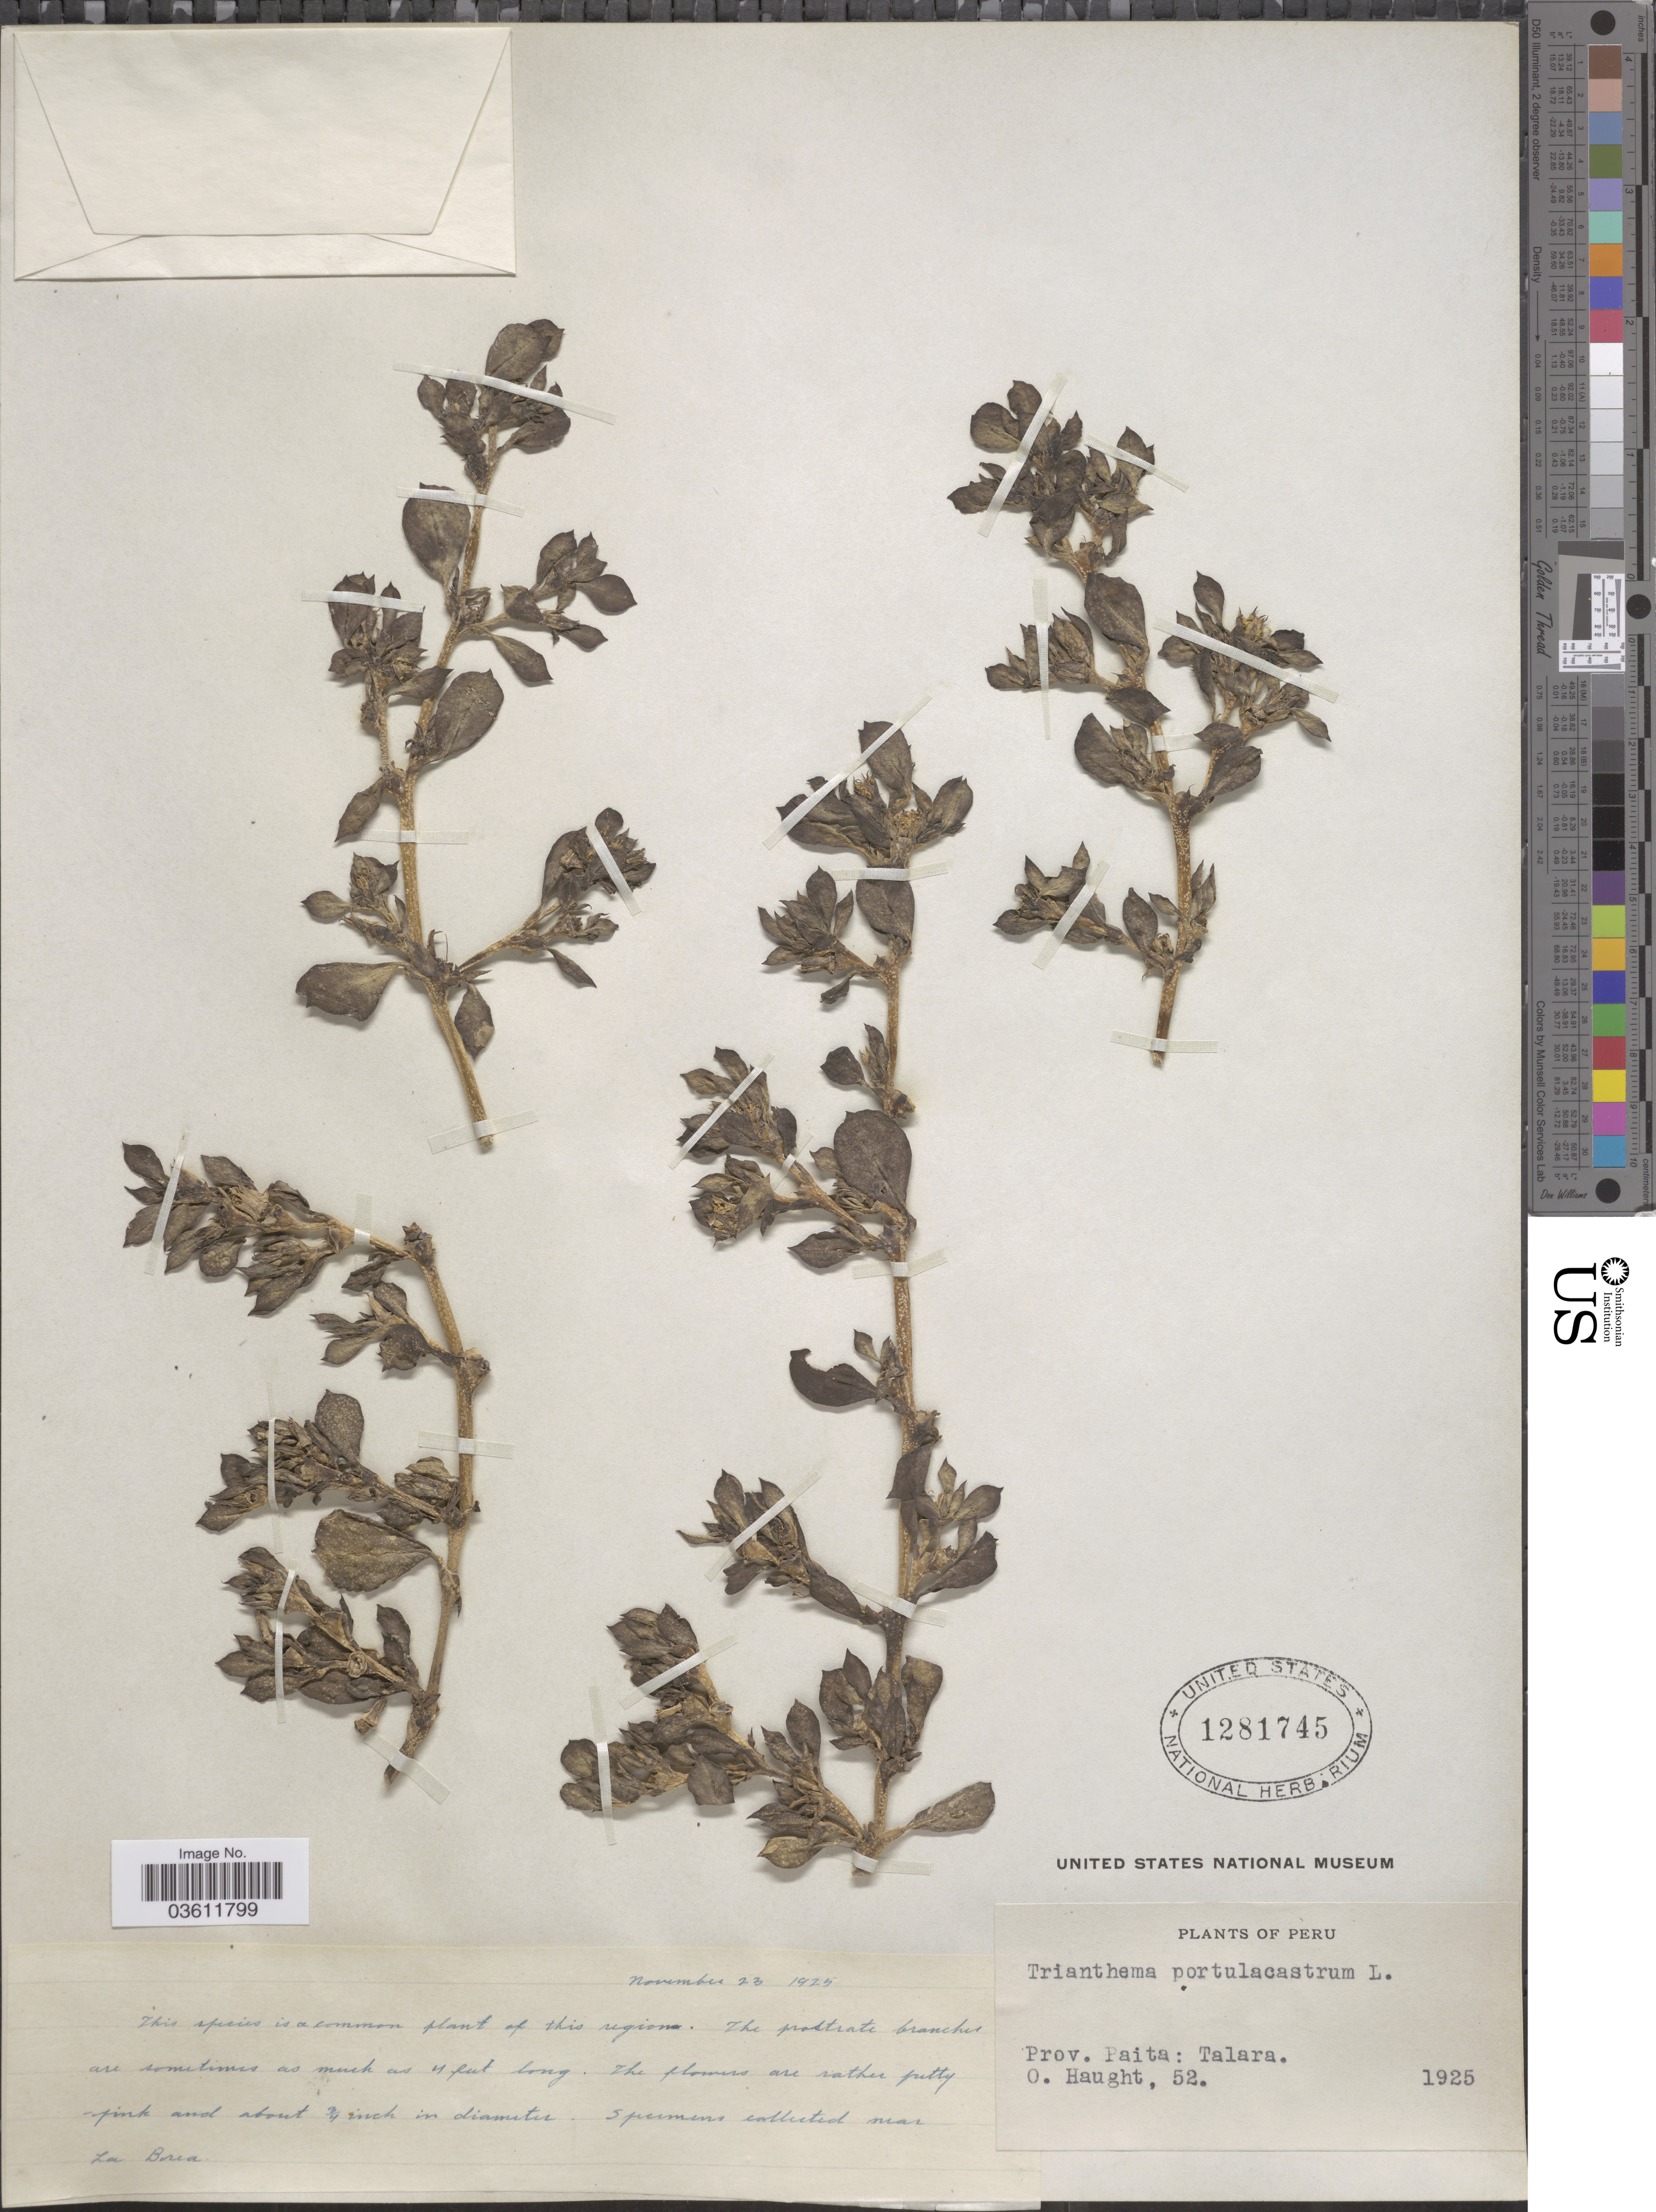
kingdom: Plantae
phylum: Tracheophyta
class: Magnoliopsida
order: Caryophyllales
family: Aizoaceae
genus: Trianthema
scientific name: Trianthema portulacastrum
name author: L.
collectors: O. Haught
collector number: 52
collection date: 1925-11-23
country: Peru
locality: Near La Brea. Prov. Paita: Talara.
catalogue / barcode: US 1281745